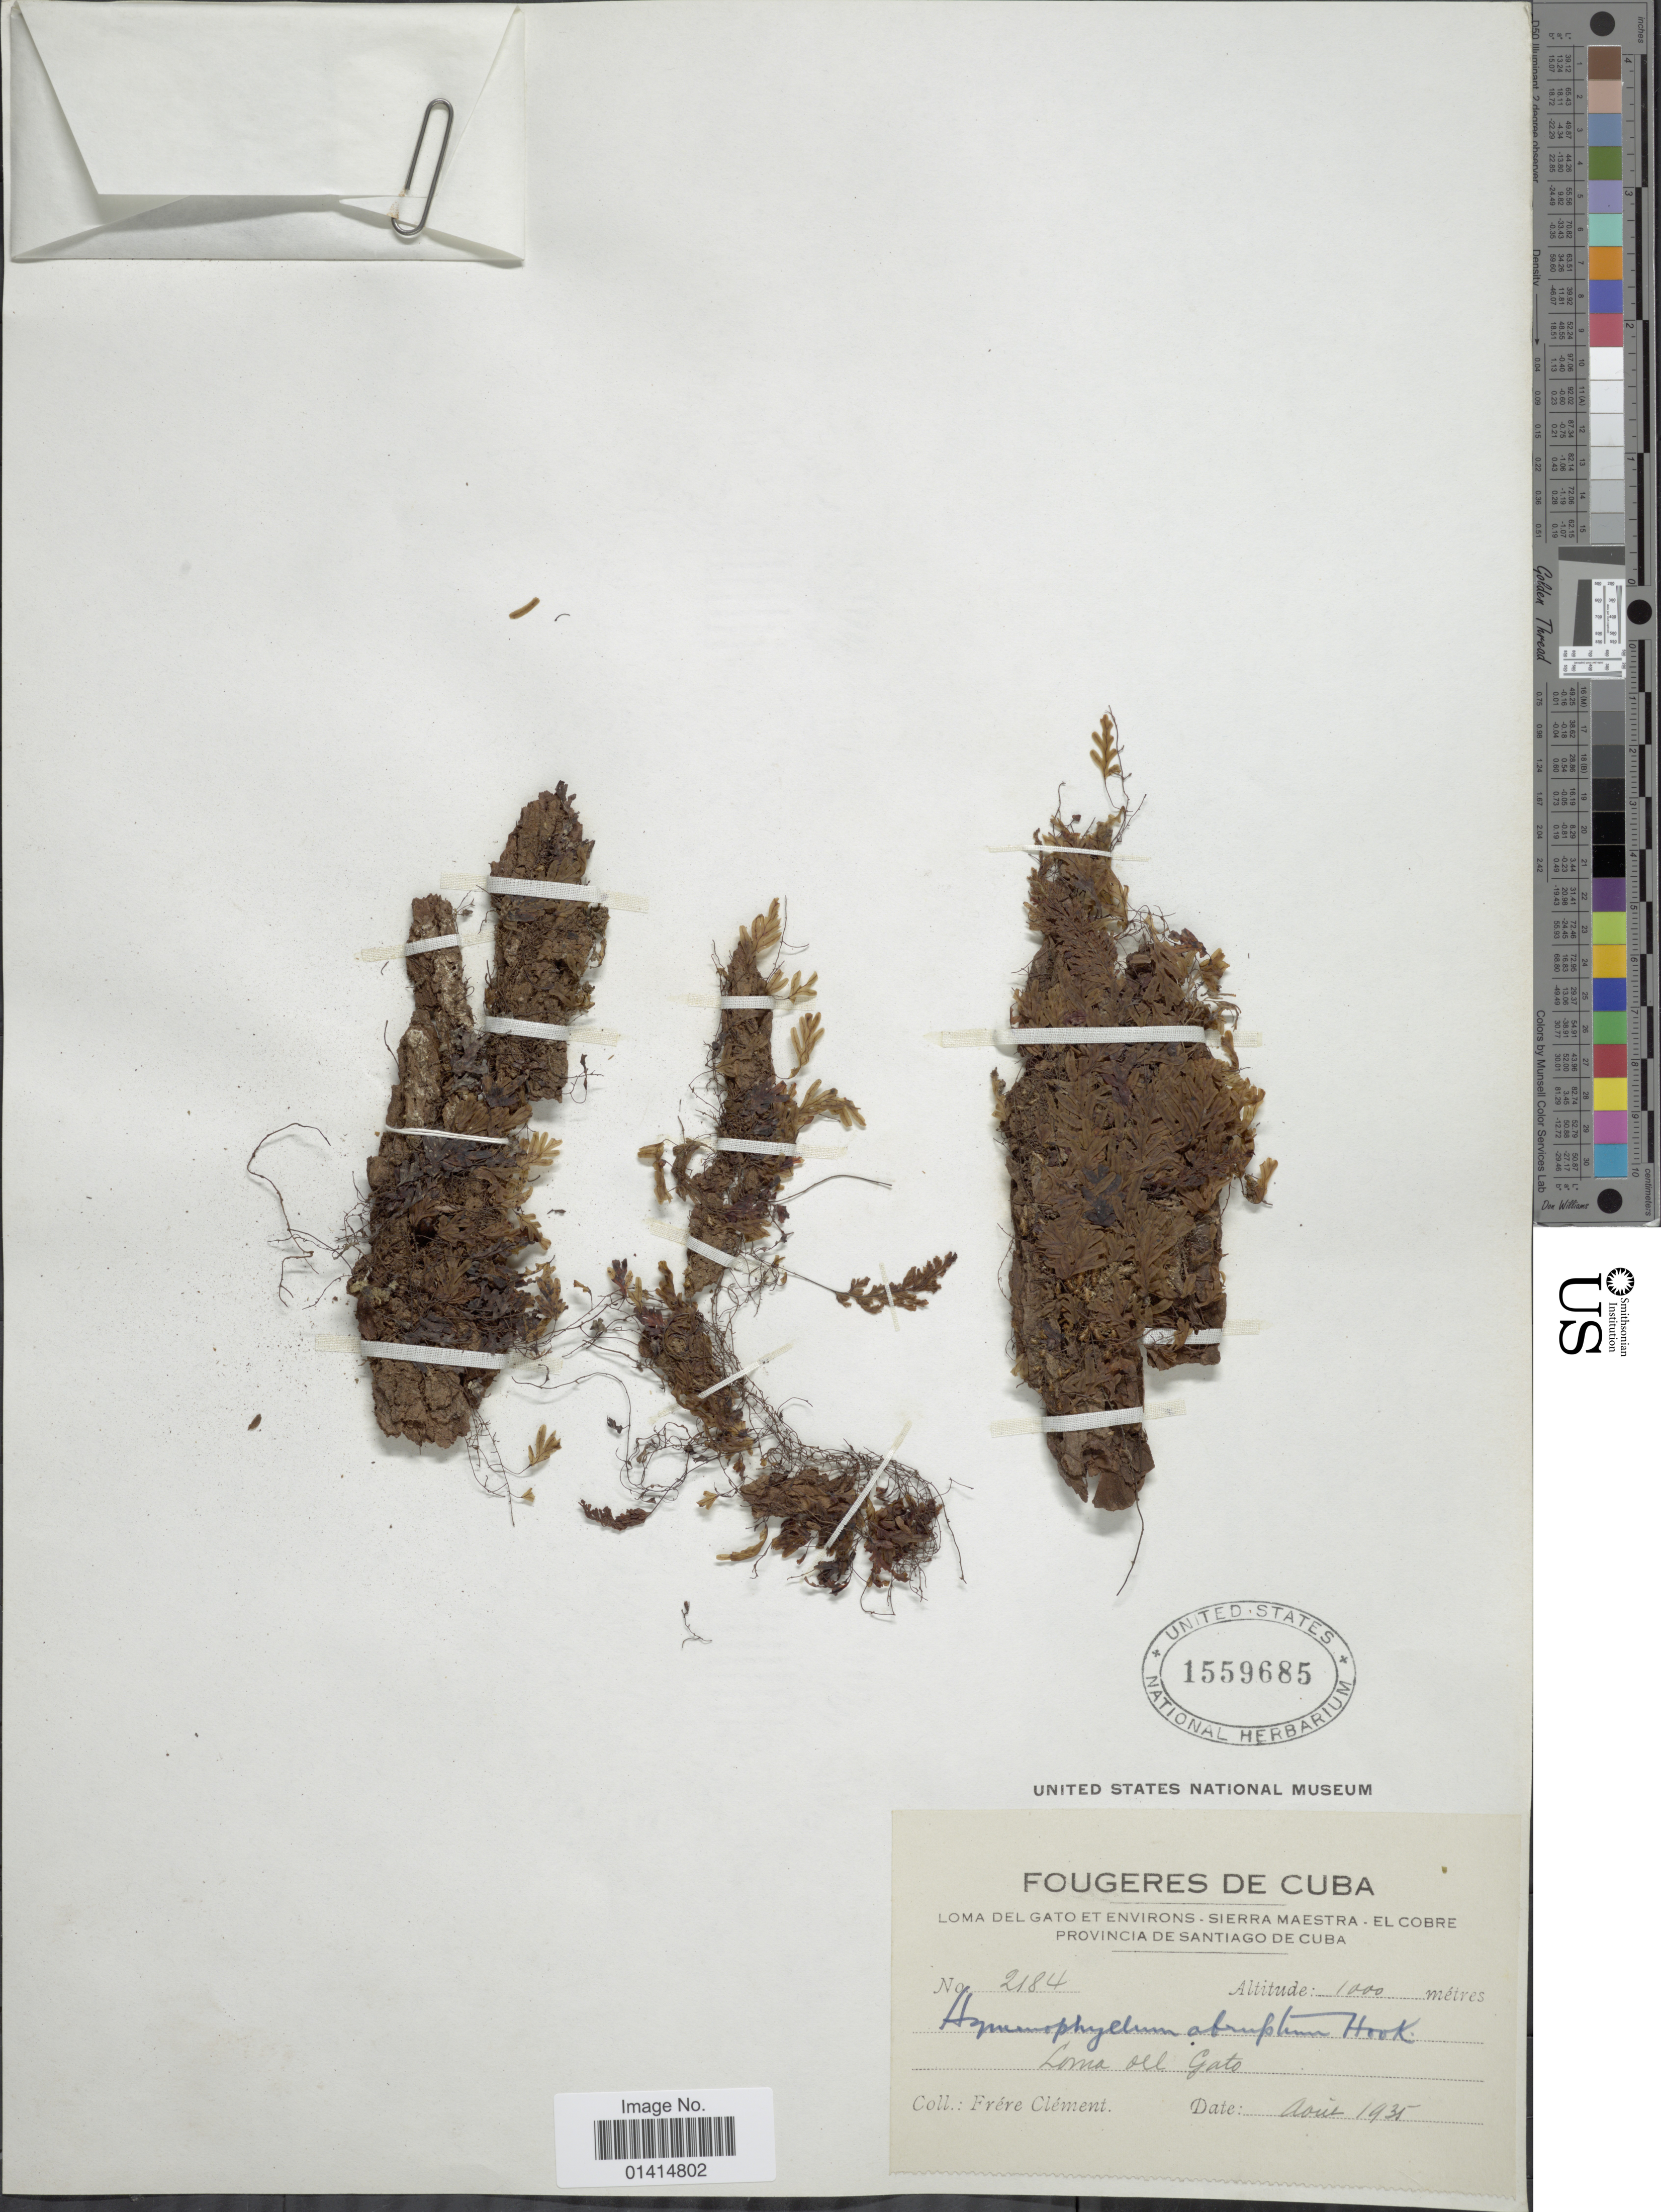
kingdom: Plantae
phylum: Tracheophyta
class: Polypodiopsida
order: Hymenophyllales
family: Hymenophyllaceae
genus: Hymenophyllum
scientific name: Hymenophyllum abruptum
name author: Hook.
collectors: B. Clement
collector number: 2184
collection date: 1935-08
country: Cuba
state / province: Santiago de Cuba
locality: Loma del Gato environs - Sierra Maestra - El Cobre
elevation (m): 1000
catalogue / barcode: US 1559685